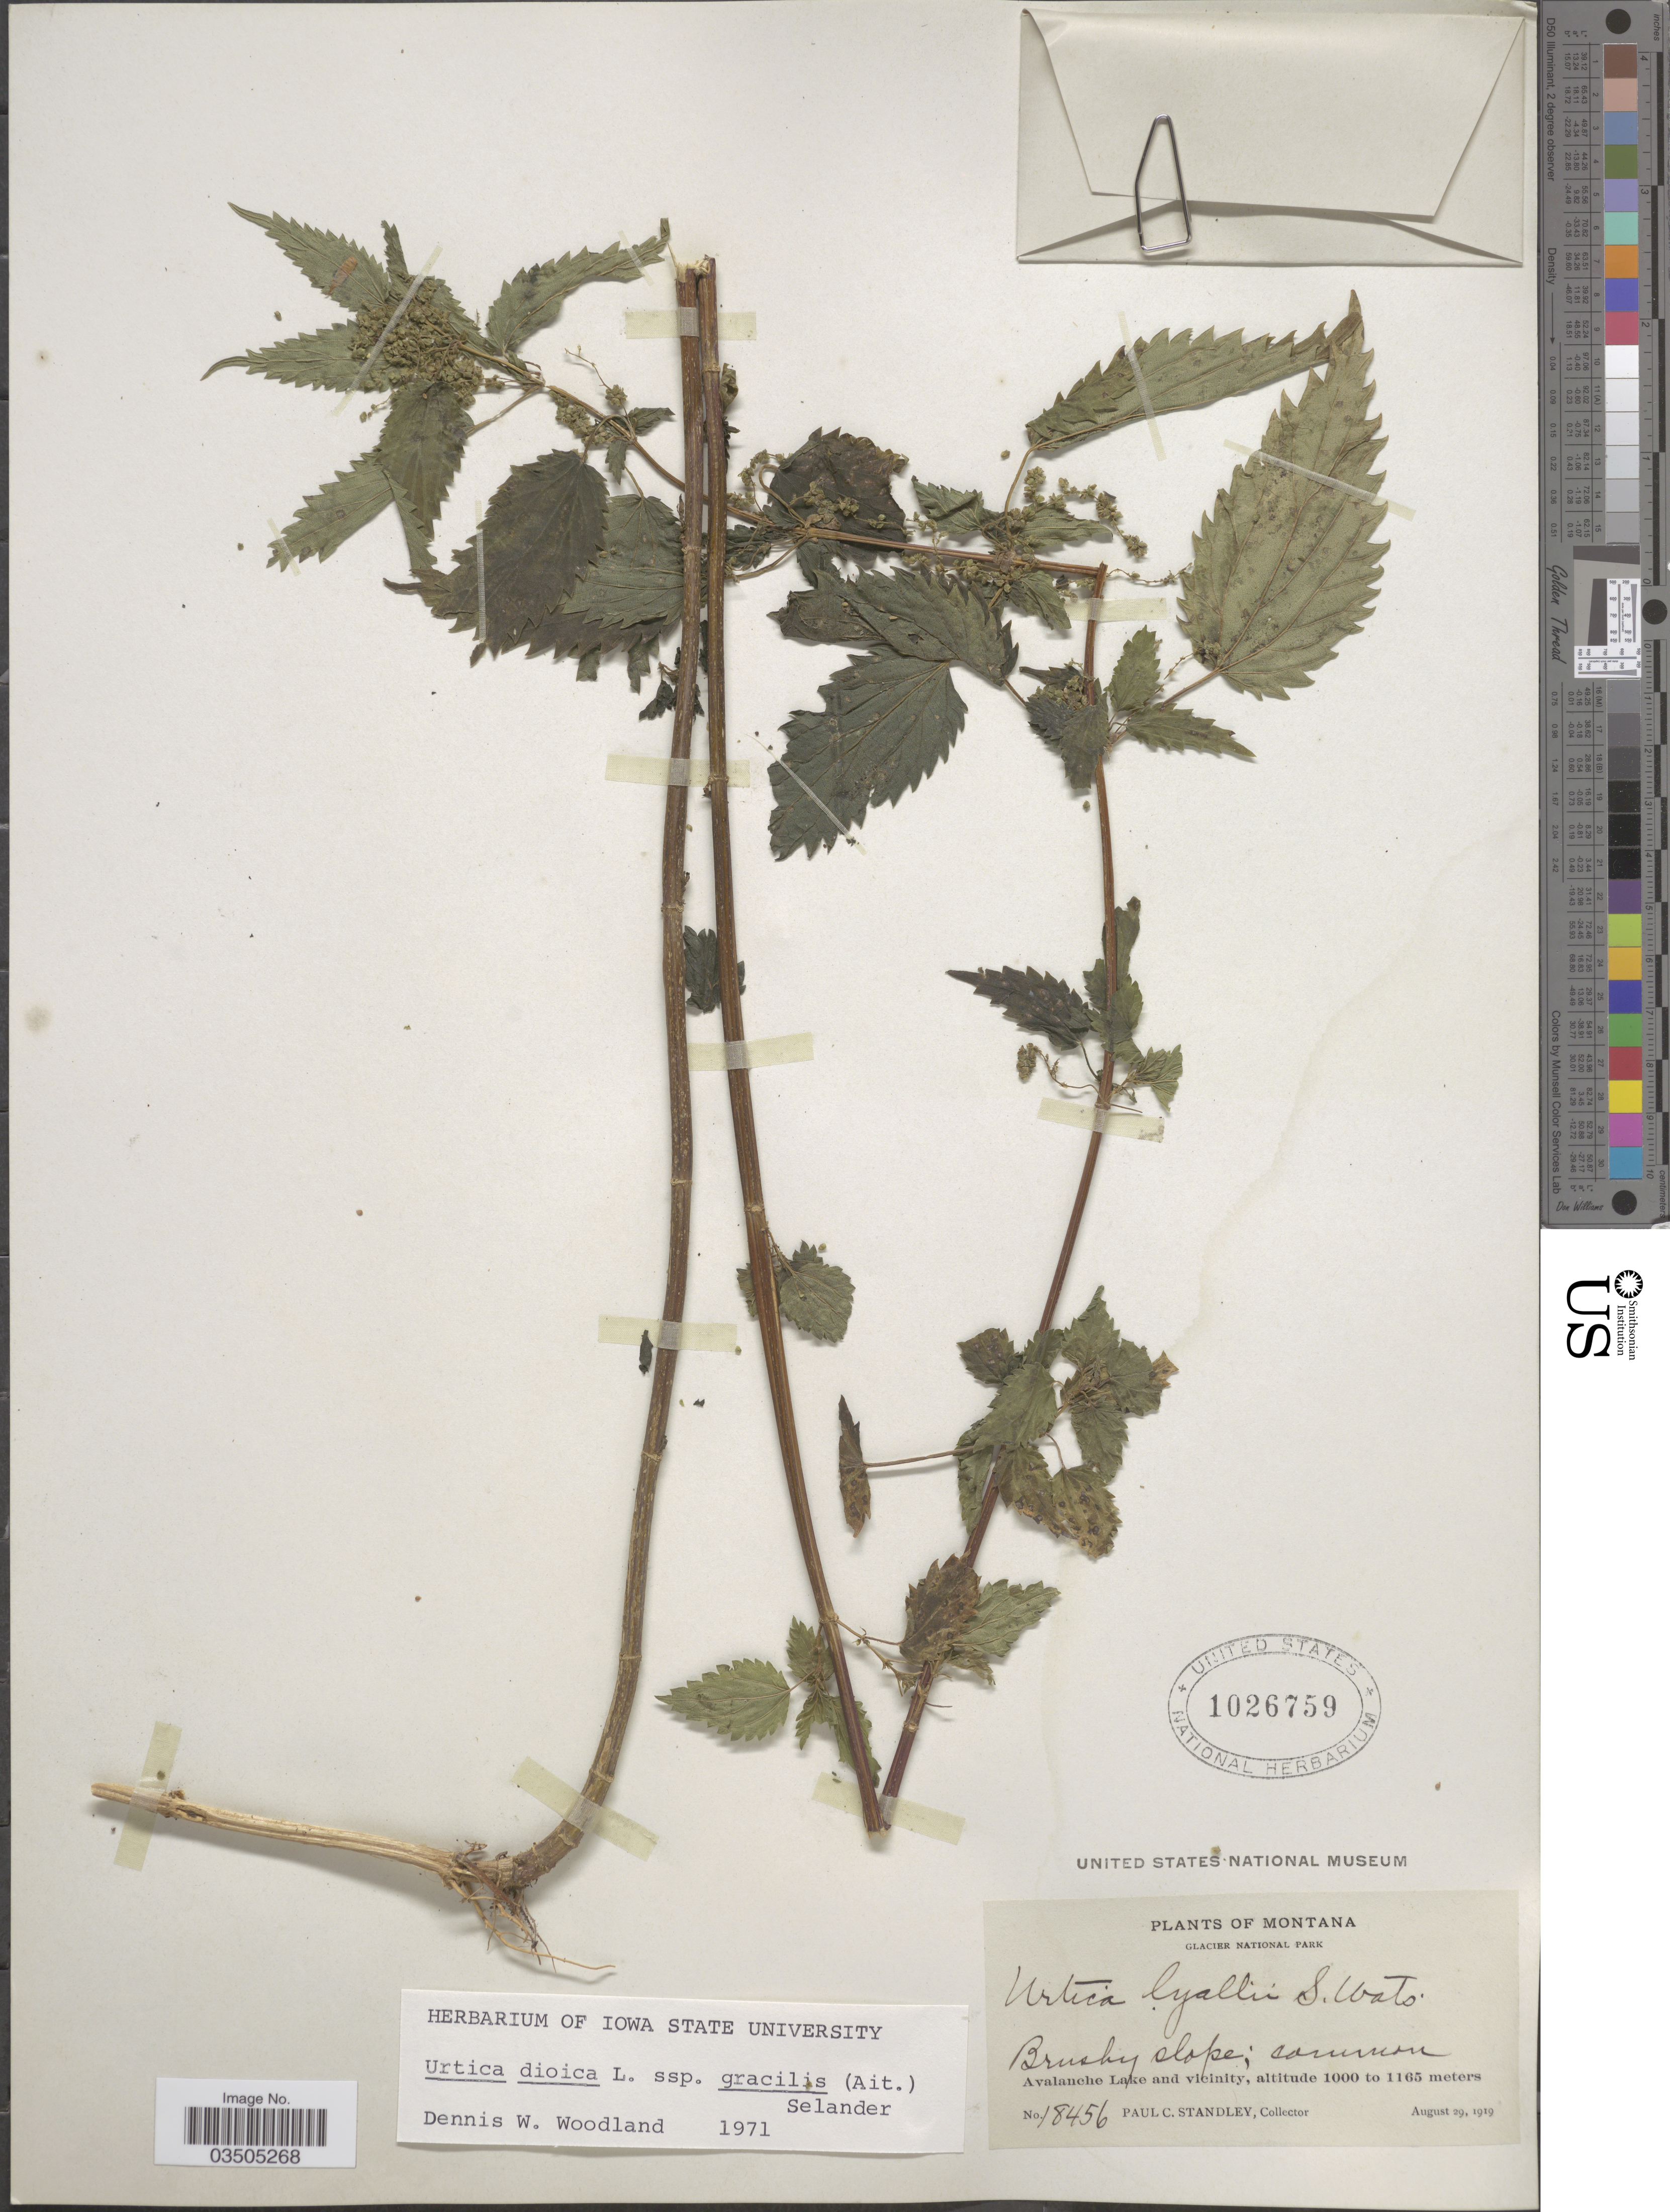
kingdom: Plantae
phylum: Tracheophyta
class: Magnoliopsida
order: Rosales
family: Urticaceae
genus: Urtica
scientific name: Urtica dioica subsp. gracilis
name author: L.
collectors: P. C. Standley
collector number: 18456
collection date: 1919-08-29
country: United States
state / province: Montana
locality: Glacier National Park. Avalanche Lake and vicinity.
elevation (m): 1000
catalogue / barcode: US 1026759